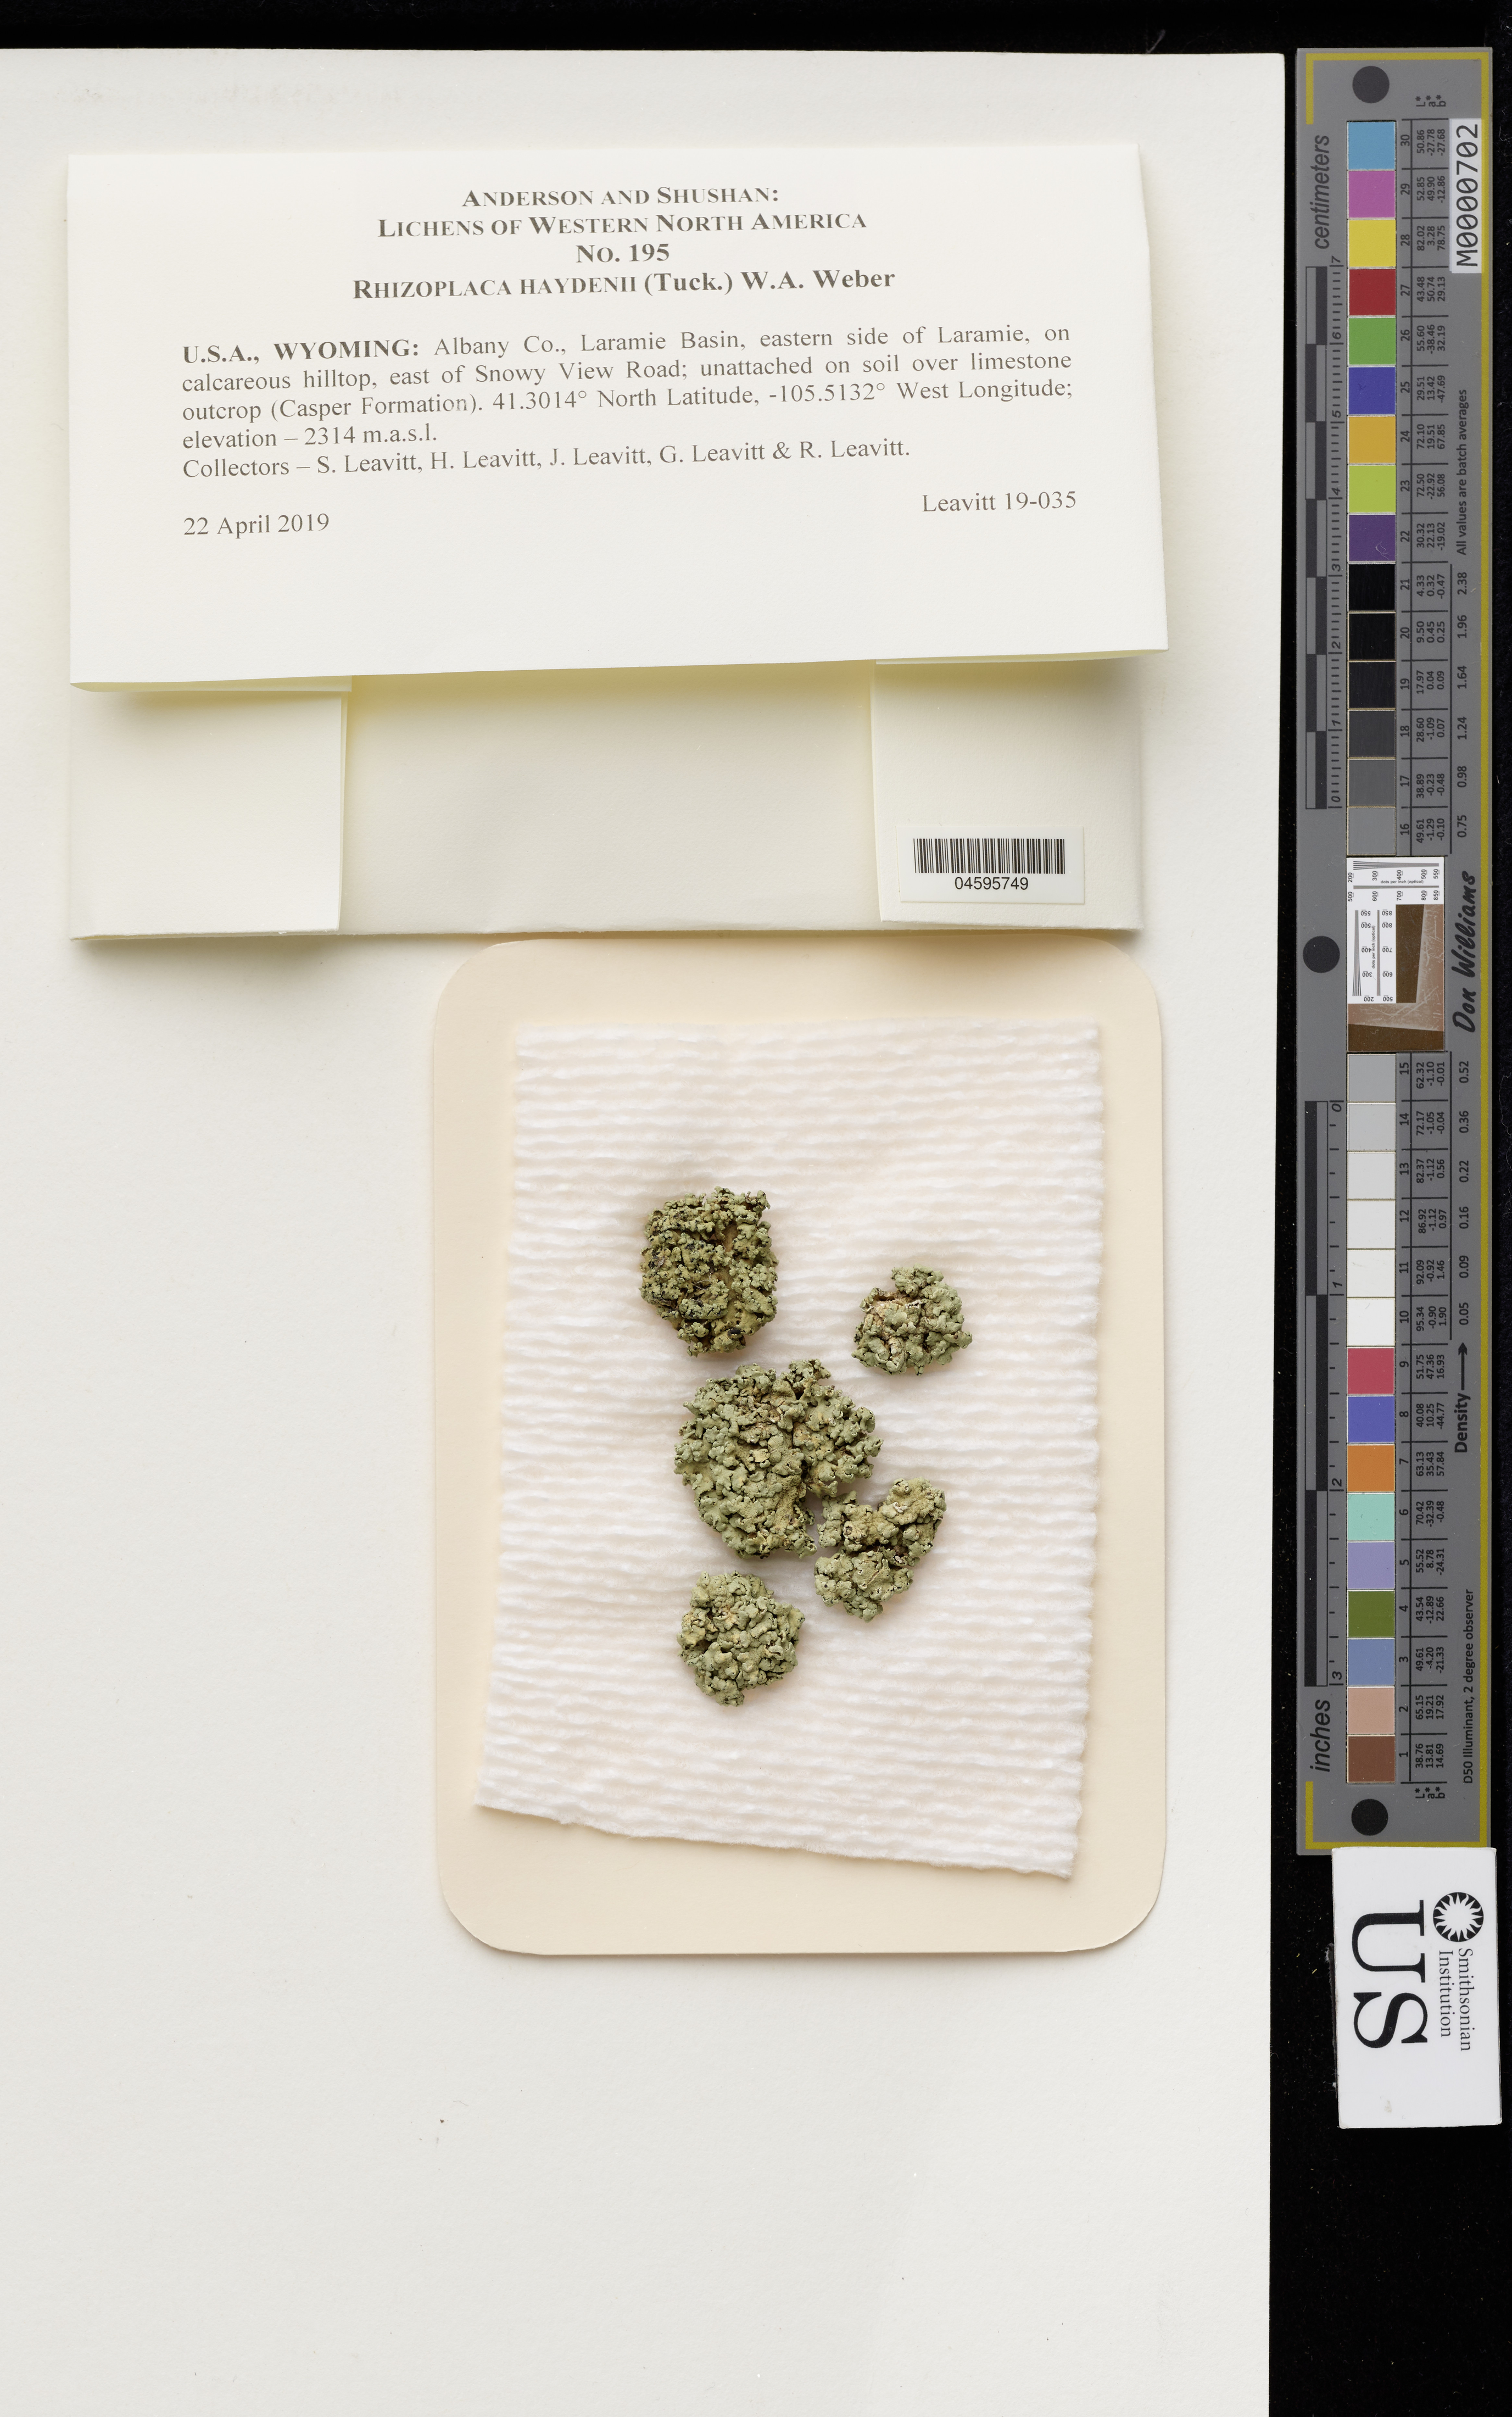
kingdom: Fungi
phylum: Ascomycota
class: Lecanoromycetes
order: Lecanorales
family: Lecanoraceae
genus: Rhizoplaca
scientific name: Rhizoplaca haydenii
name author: (Tuck.) W.A. Weber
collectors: S. Leavitt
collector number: Leavitt 19-035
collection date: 2019-04-22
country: United States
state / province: Wyoming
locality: Albany Co., Laramie Basin, eastern side of Laramie, on calcareous hilltop, east of Snowy View Road.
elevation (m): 2314